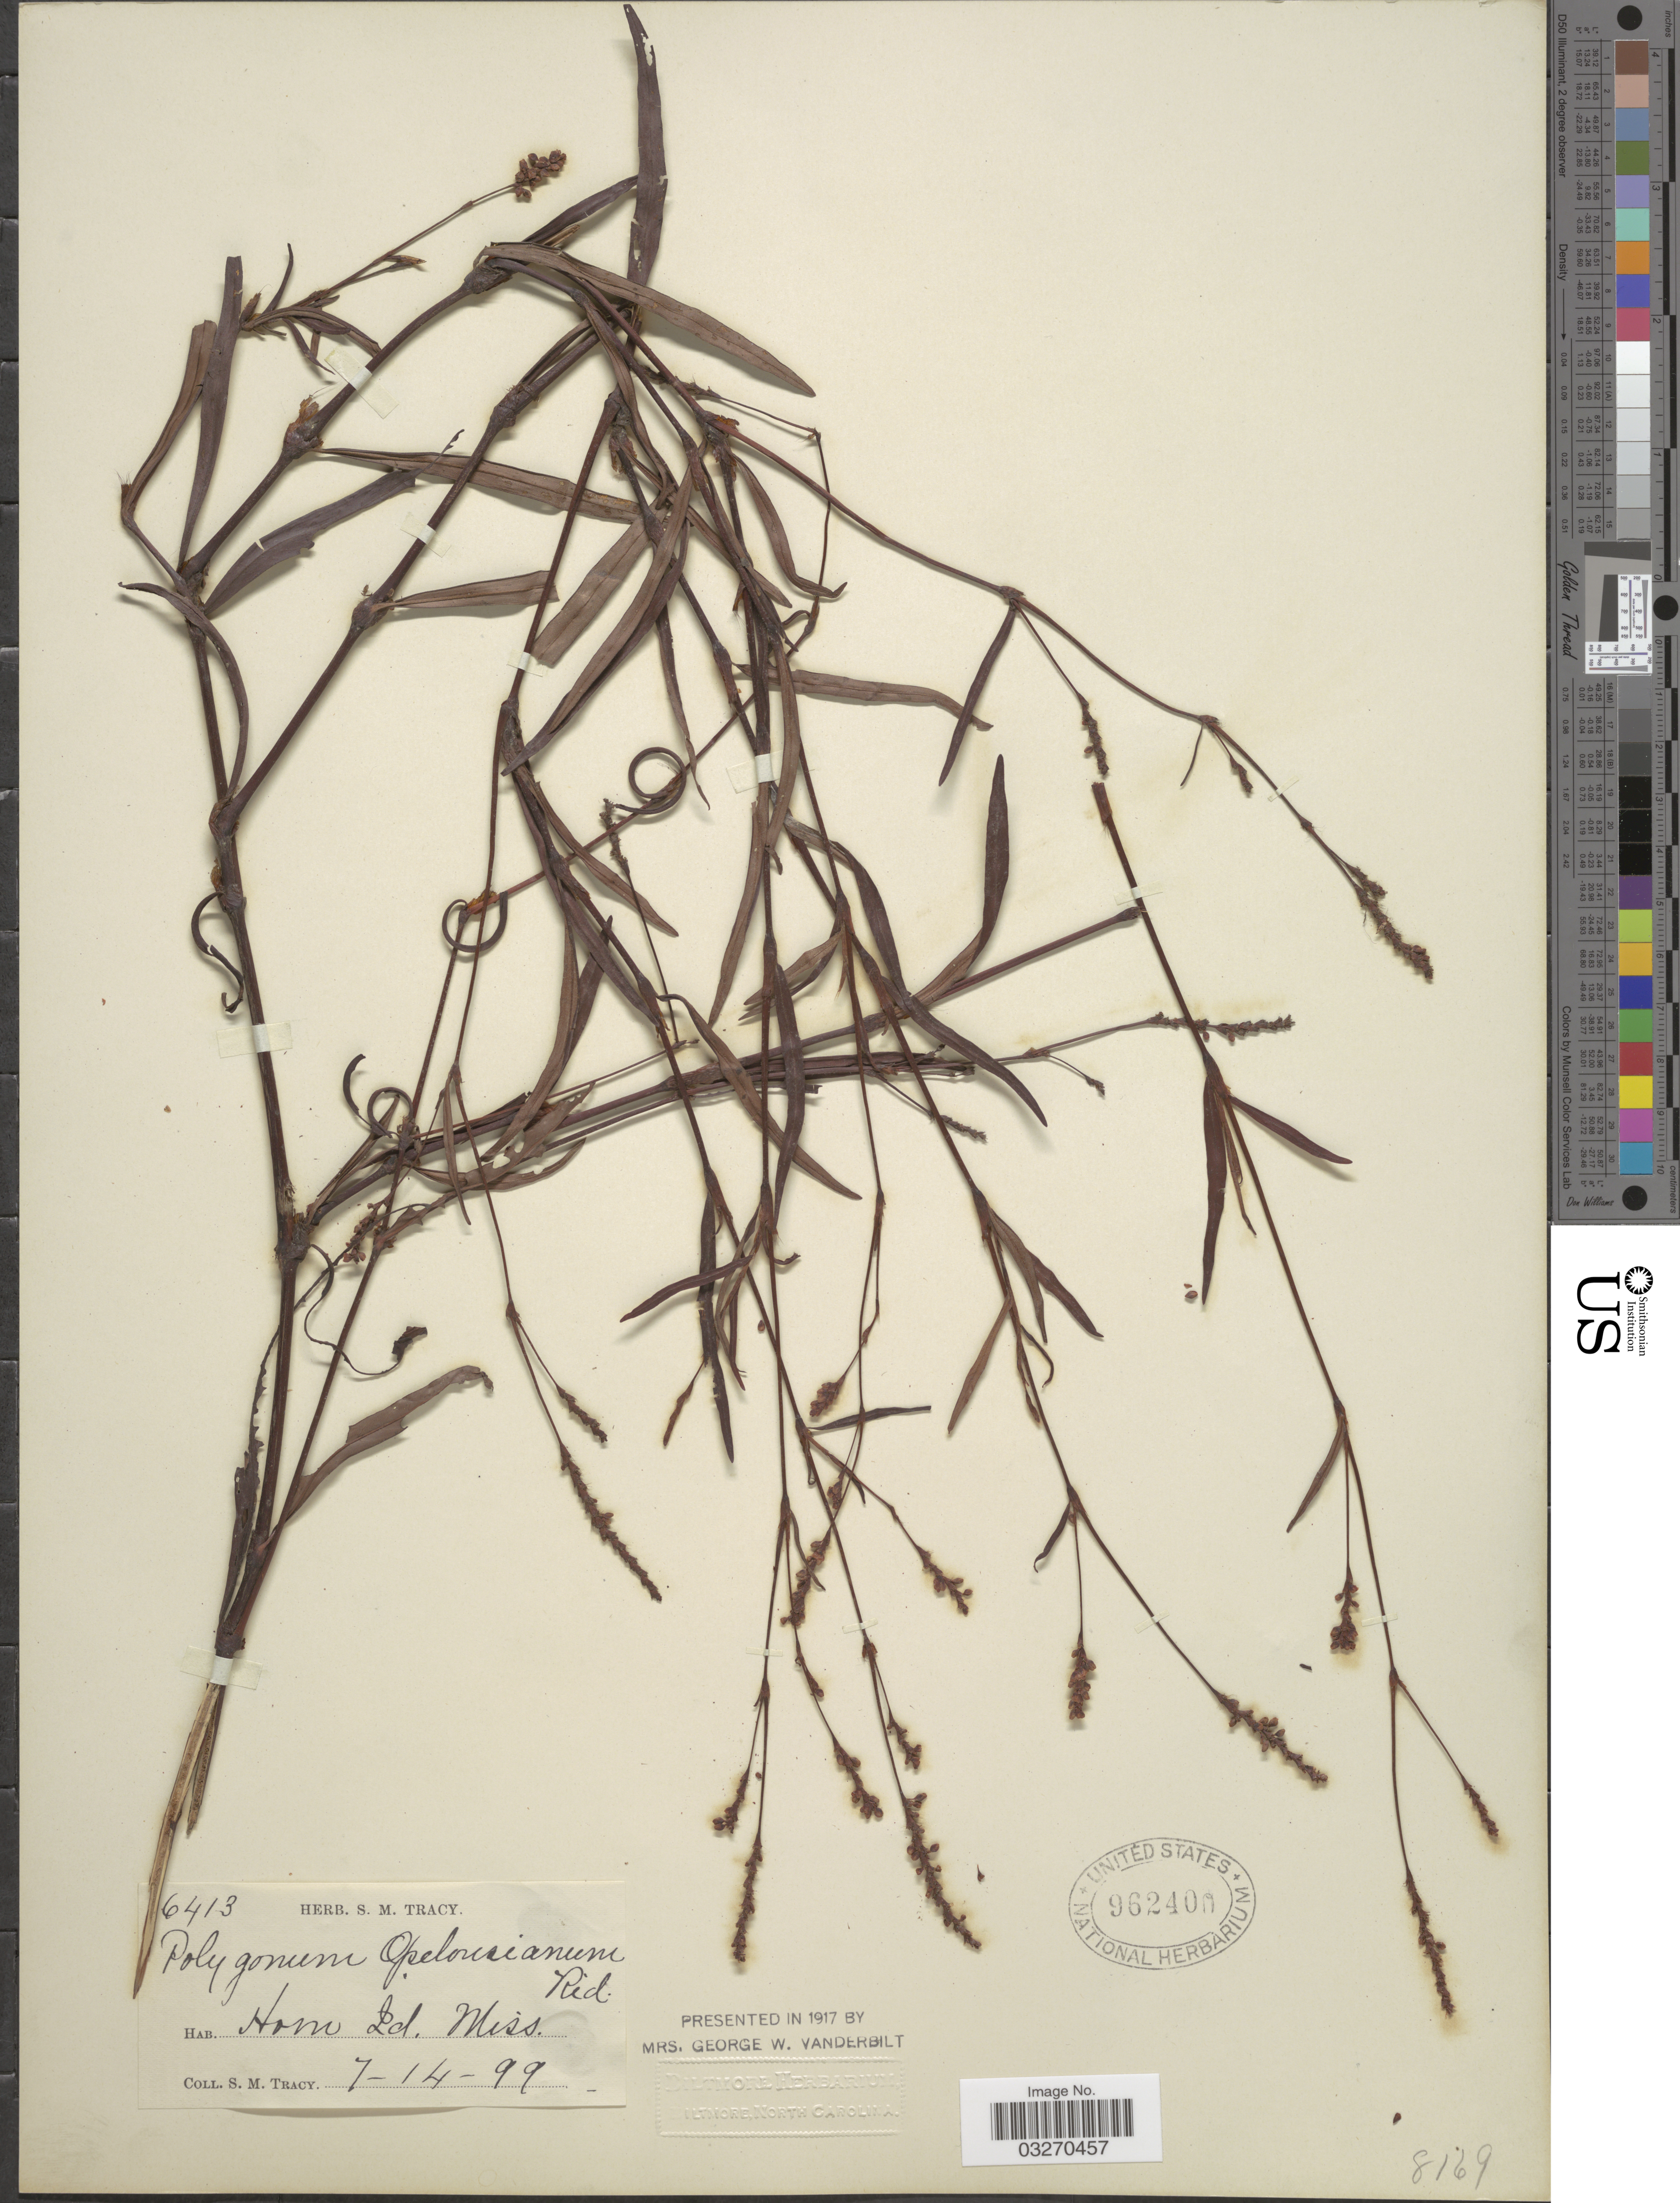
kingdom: Plantae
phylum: Tracheophyta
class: Magnoliopsida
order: Caryophyllales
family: Polygonaceae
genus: Persicaria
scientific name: Persicaria hydropiperoides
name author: (Michx.) Small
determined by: Atha, D. E.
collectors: S. M. Tracy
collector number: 6413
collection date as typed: Transcribed d/m/y: 14/7/99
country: United States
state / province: Mississippi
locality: Horn Id.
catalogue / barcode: US 962400